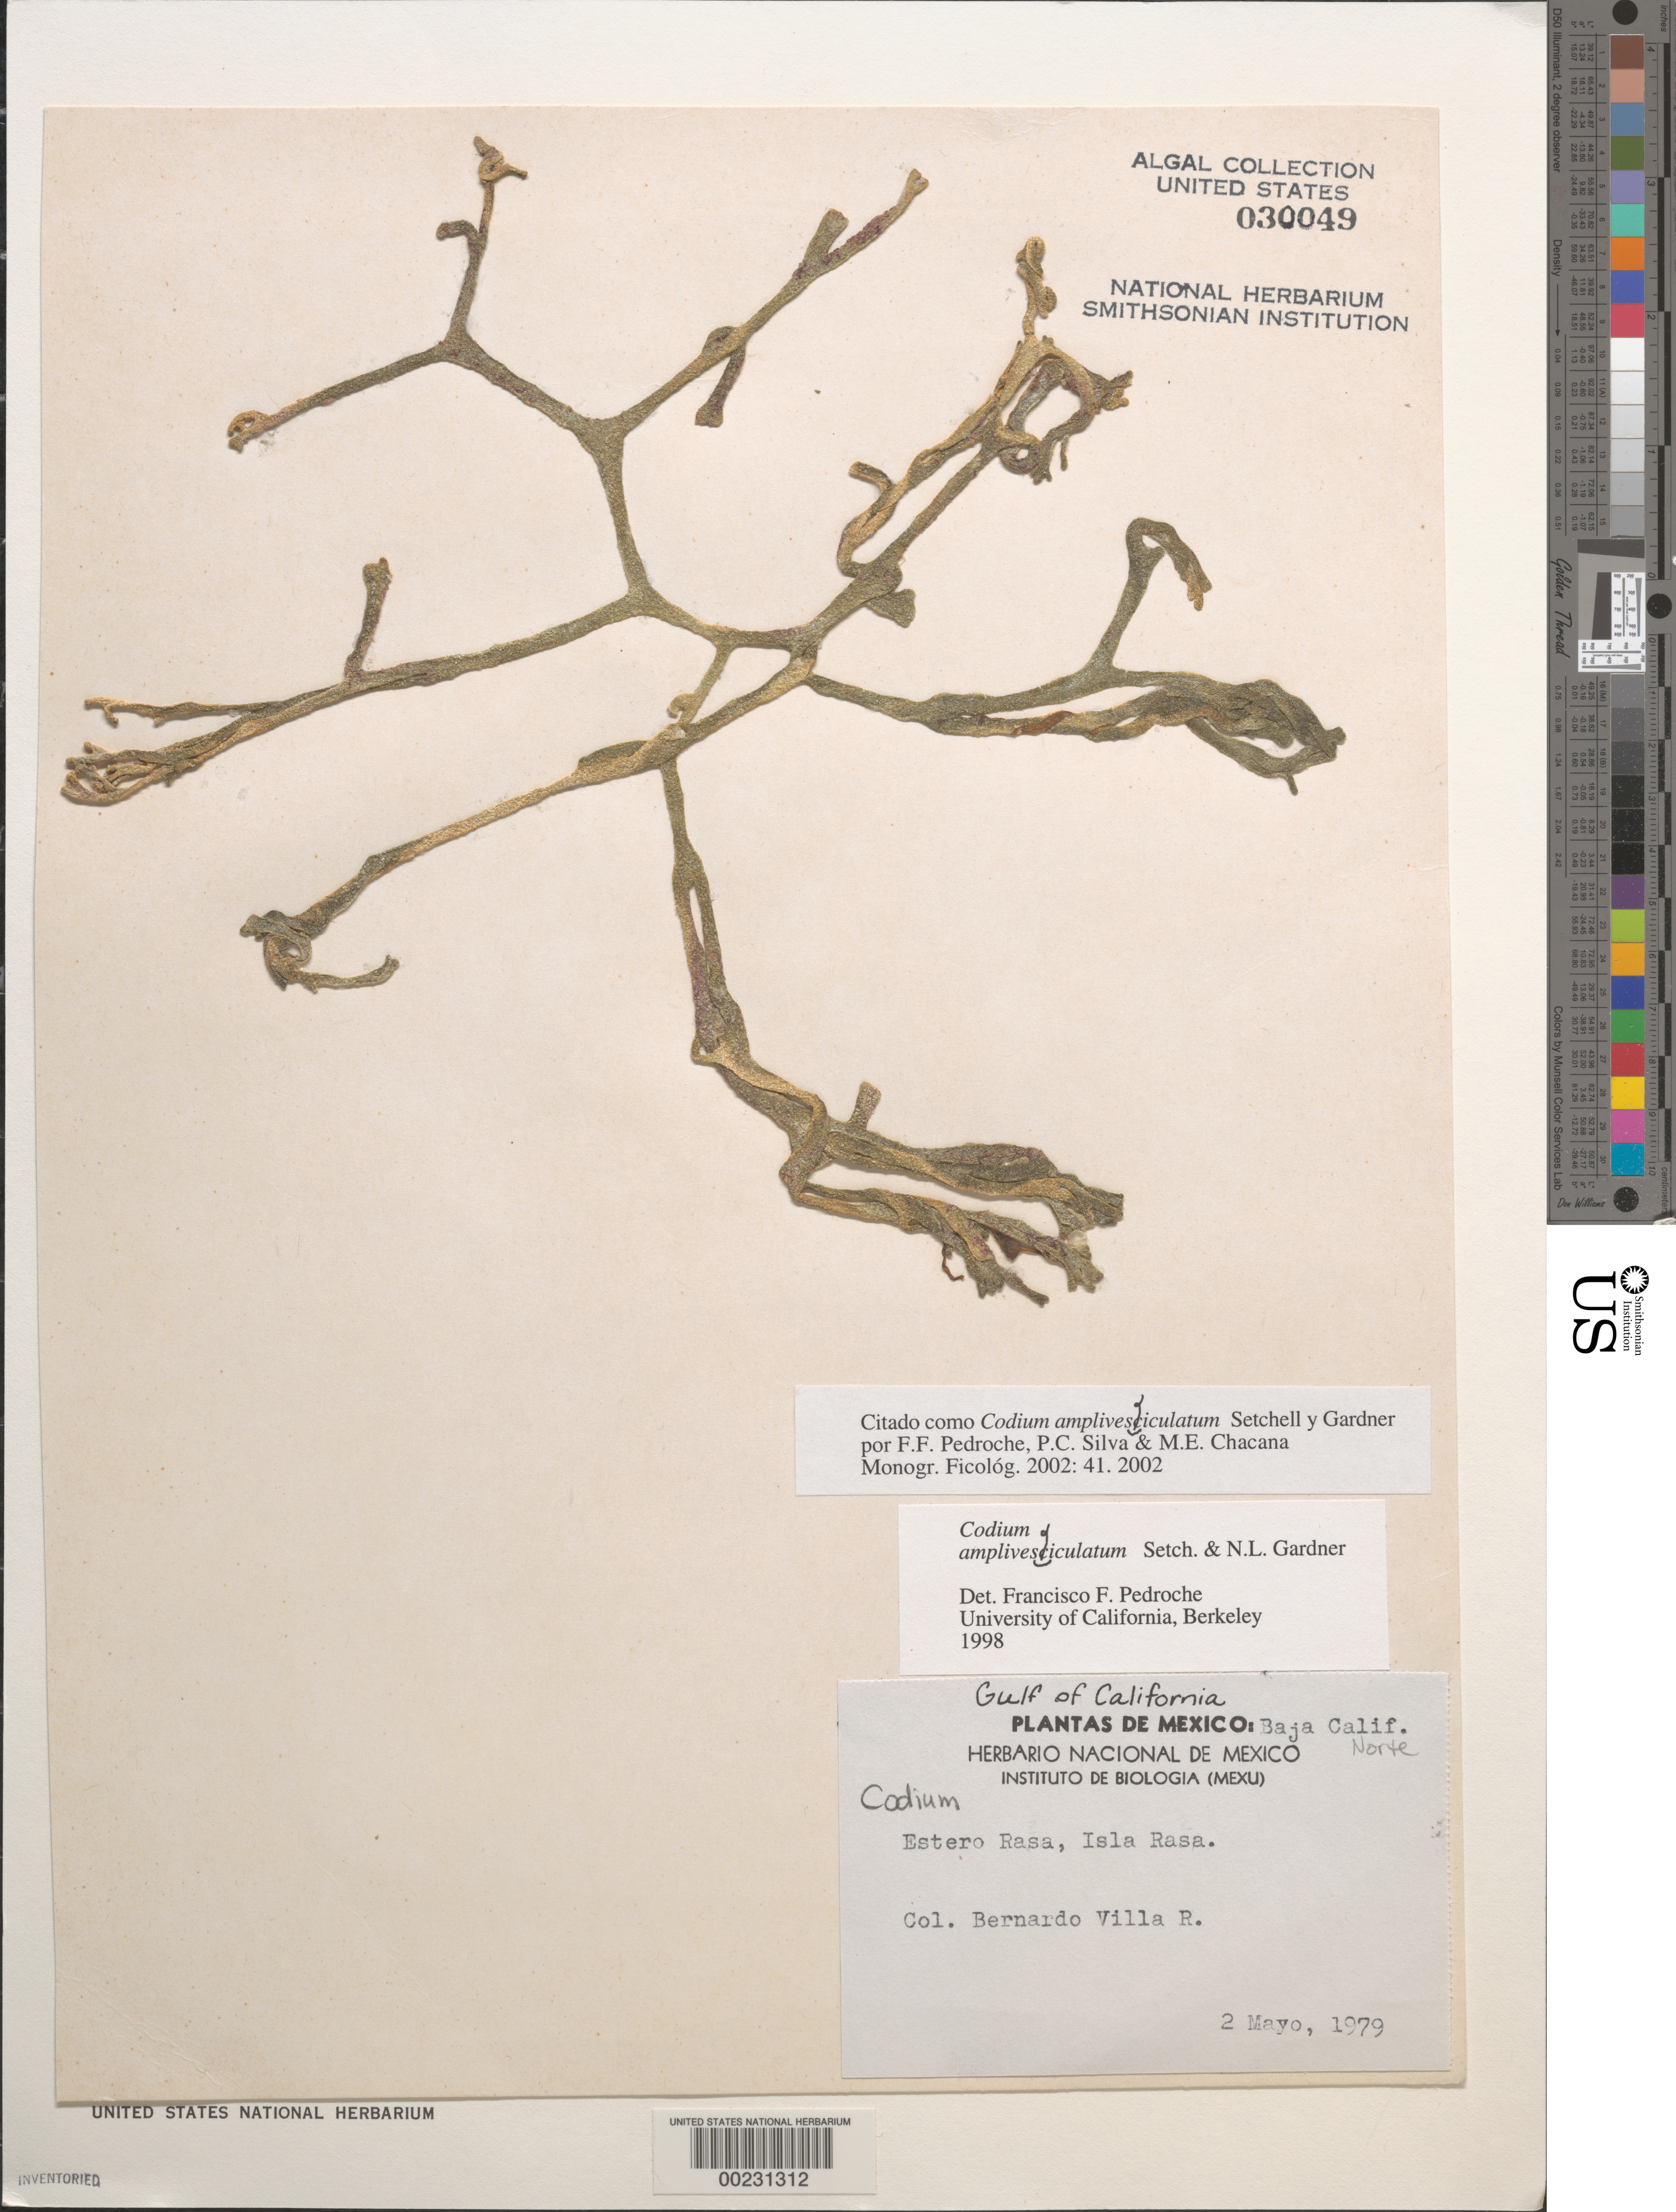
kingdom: Plantae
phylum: Chlorophyta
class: Ulvophyceae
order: Bryopsidales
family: Codiaceae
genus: Codium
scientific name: Codium amplivesiculatum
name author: Setch. & N.L. Gardner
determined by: Pedroche, F. F.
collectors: B. Villa R.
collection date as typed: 02 May 1979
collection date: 1979-05-02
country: Mexico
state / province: Baja California Norte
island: Isla Raza (Isla Rasa)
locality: Estero Raza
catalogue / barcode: US 30049